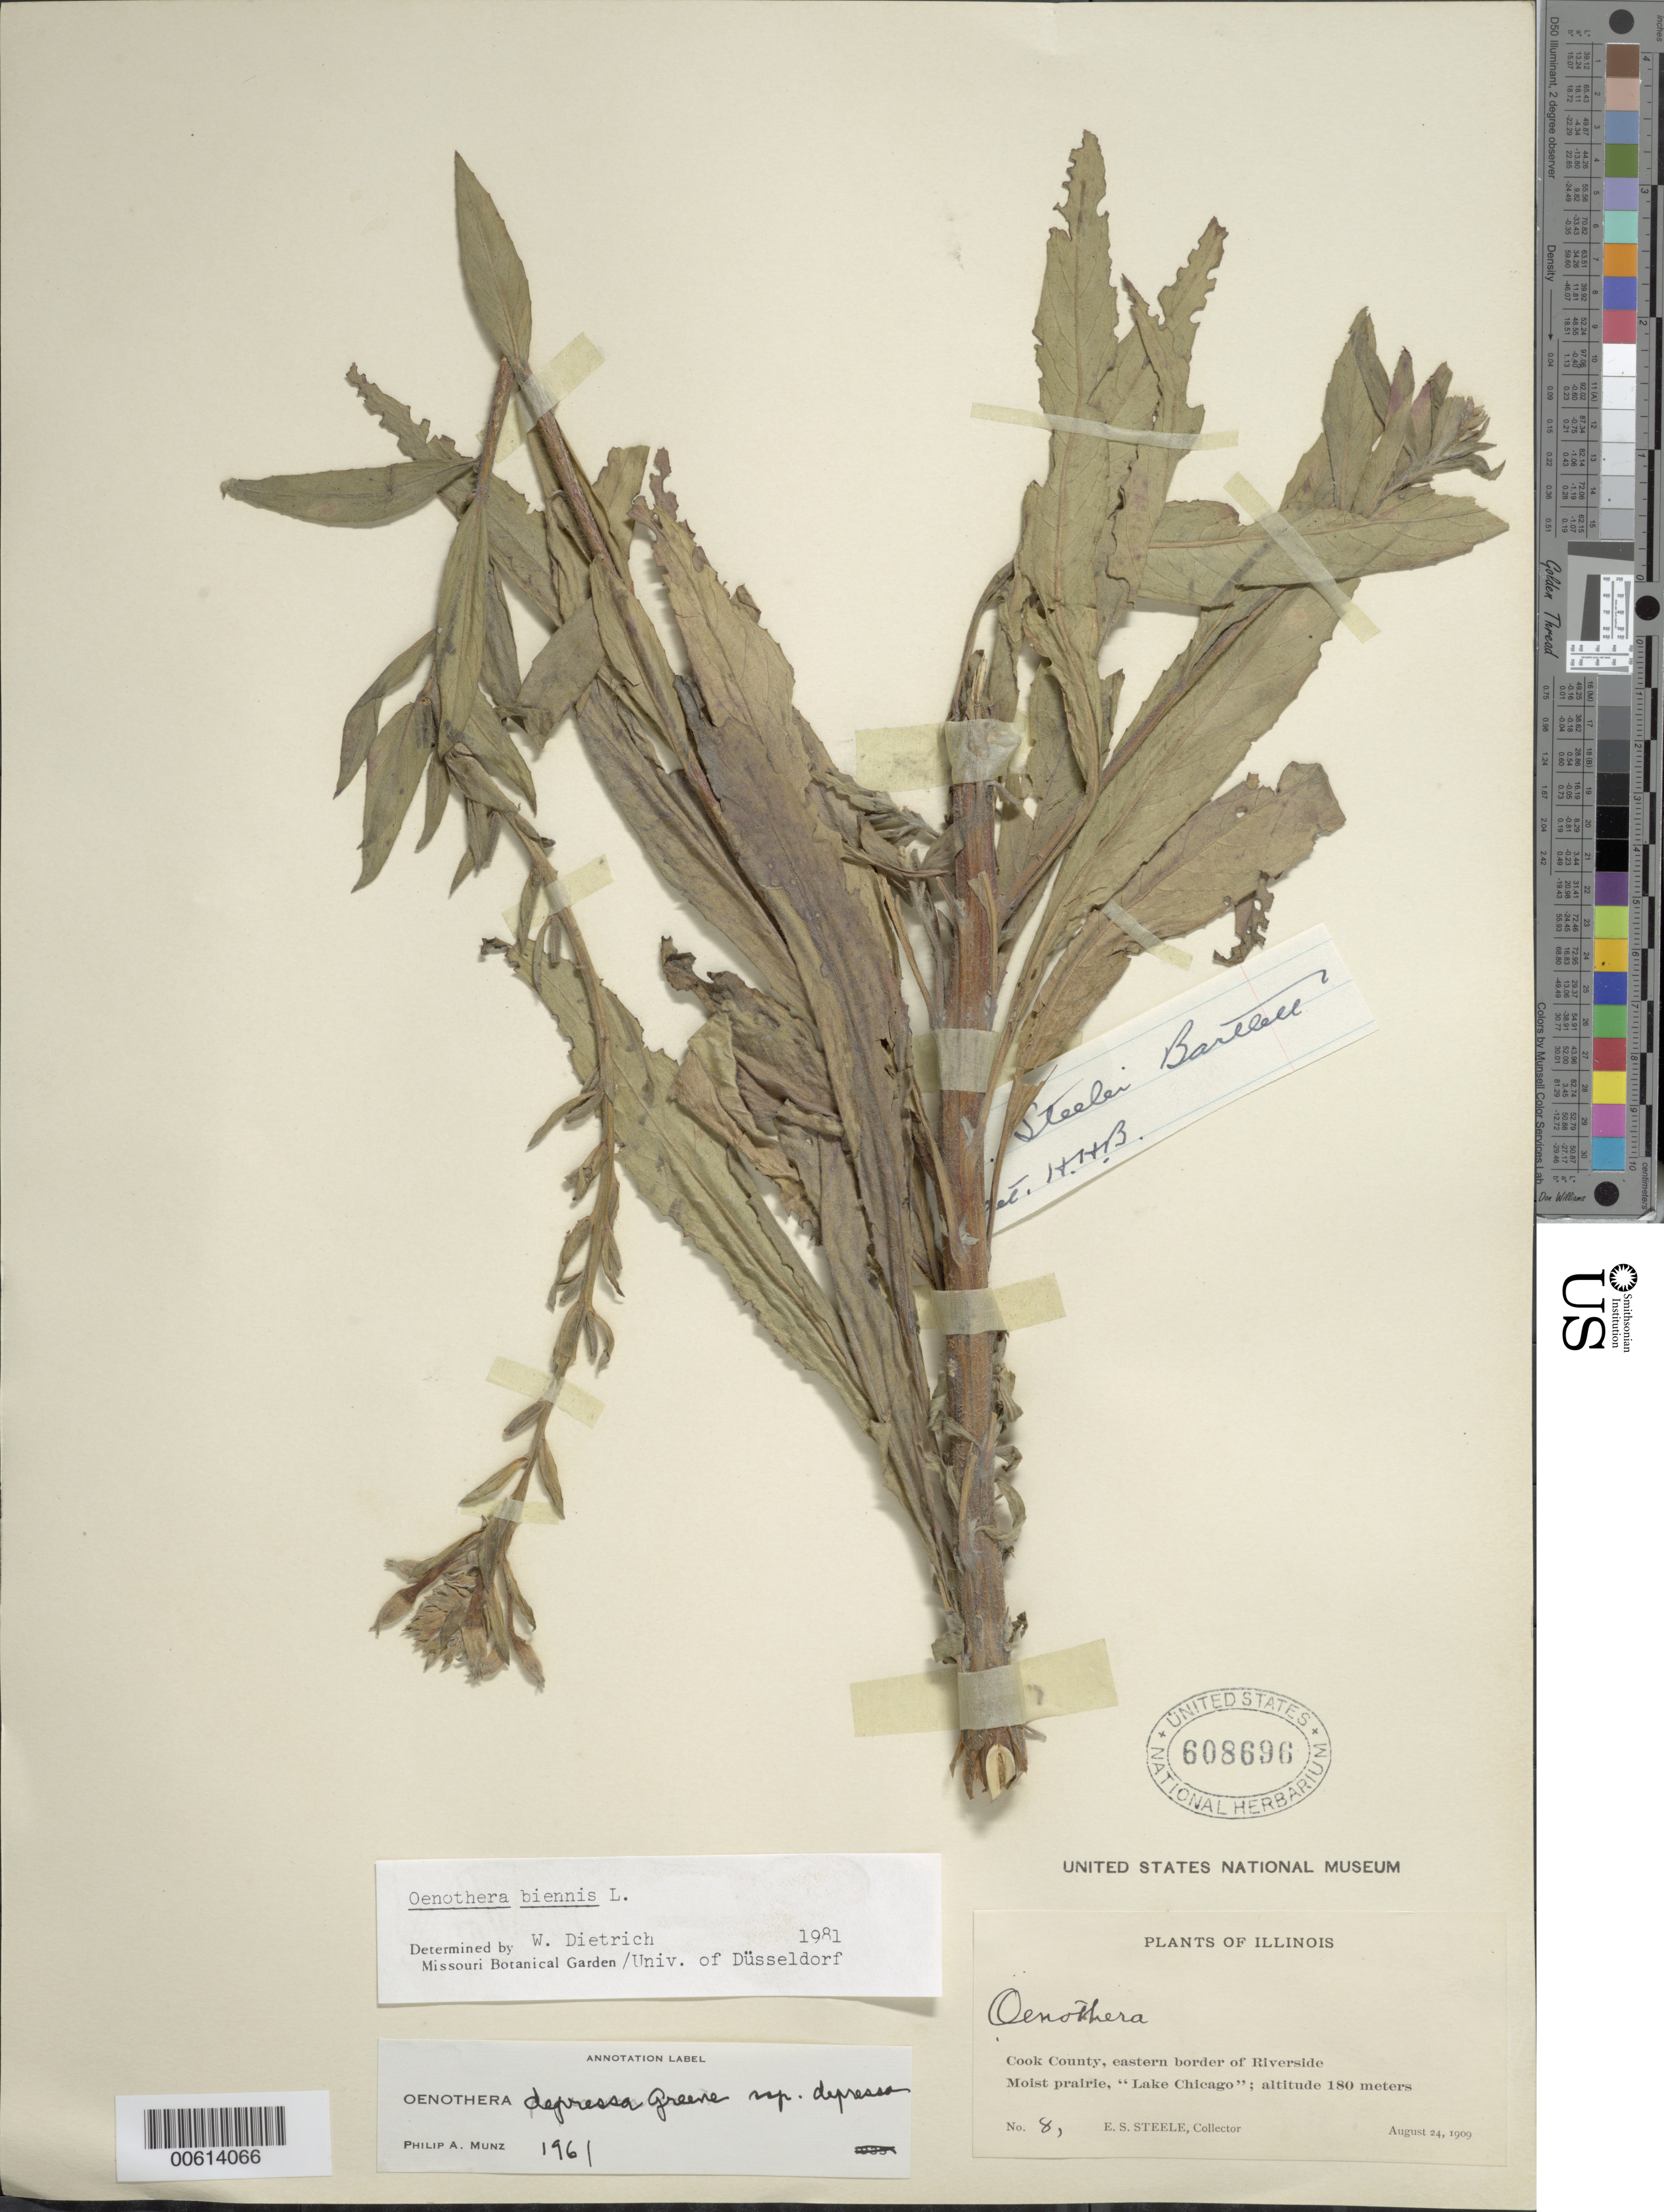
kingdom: Plantae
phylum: Tracheophyta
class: Magnoliopsida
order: Myrtales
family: Onagraceae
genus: Oenothera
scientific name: Oenothera biennis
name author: L.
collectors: E. Steele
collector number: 8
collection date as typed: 24 Aug 1909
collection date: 1909-08-24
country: United States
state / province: Illinois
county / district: Cook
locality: Riverside Moist Prairie, Lake Chicago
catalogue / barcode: US 608696